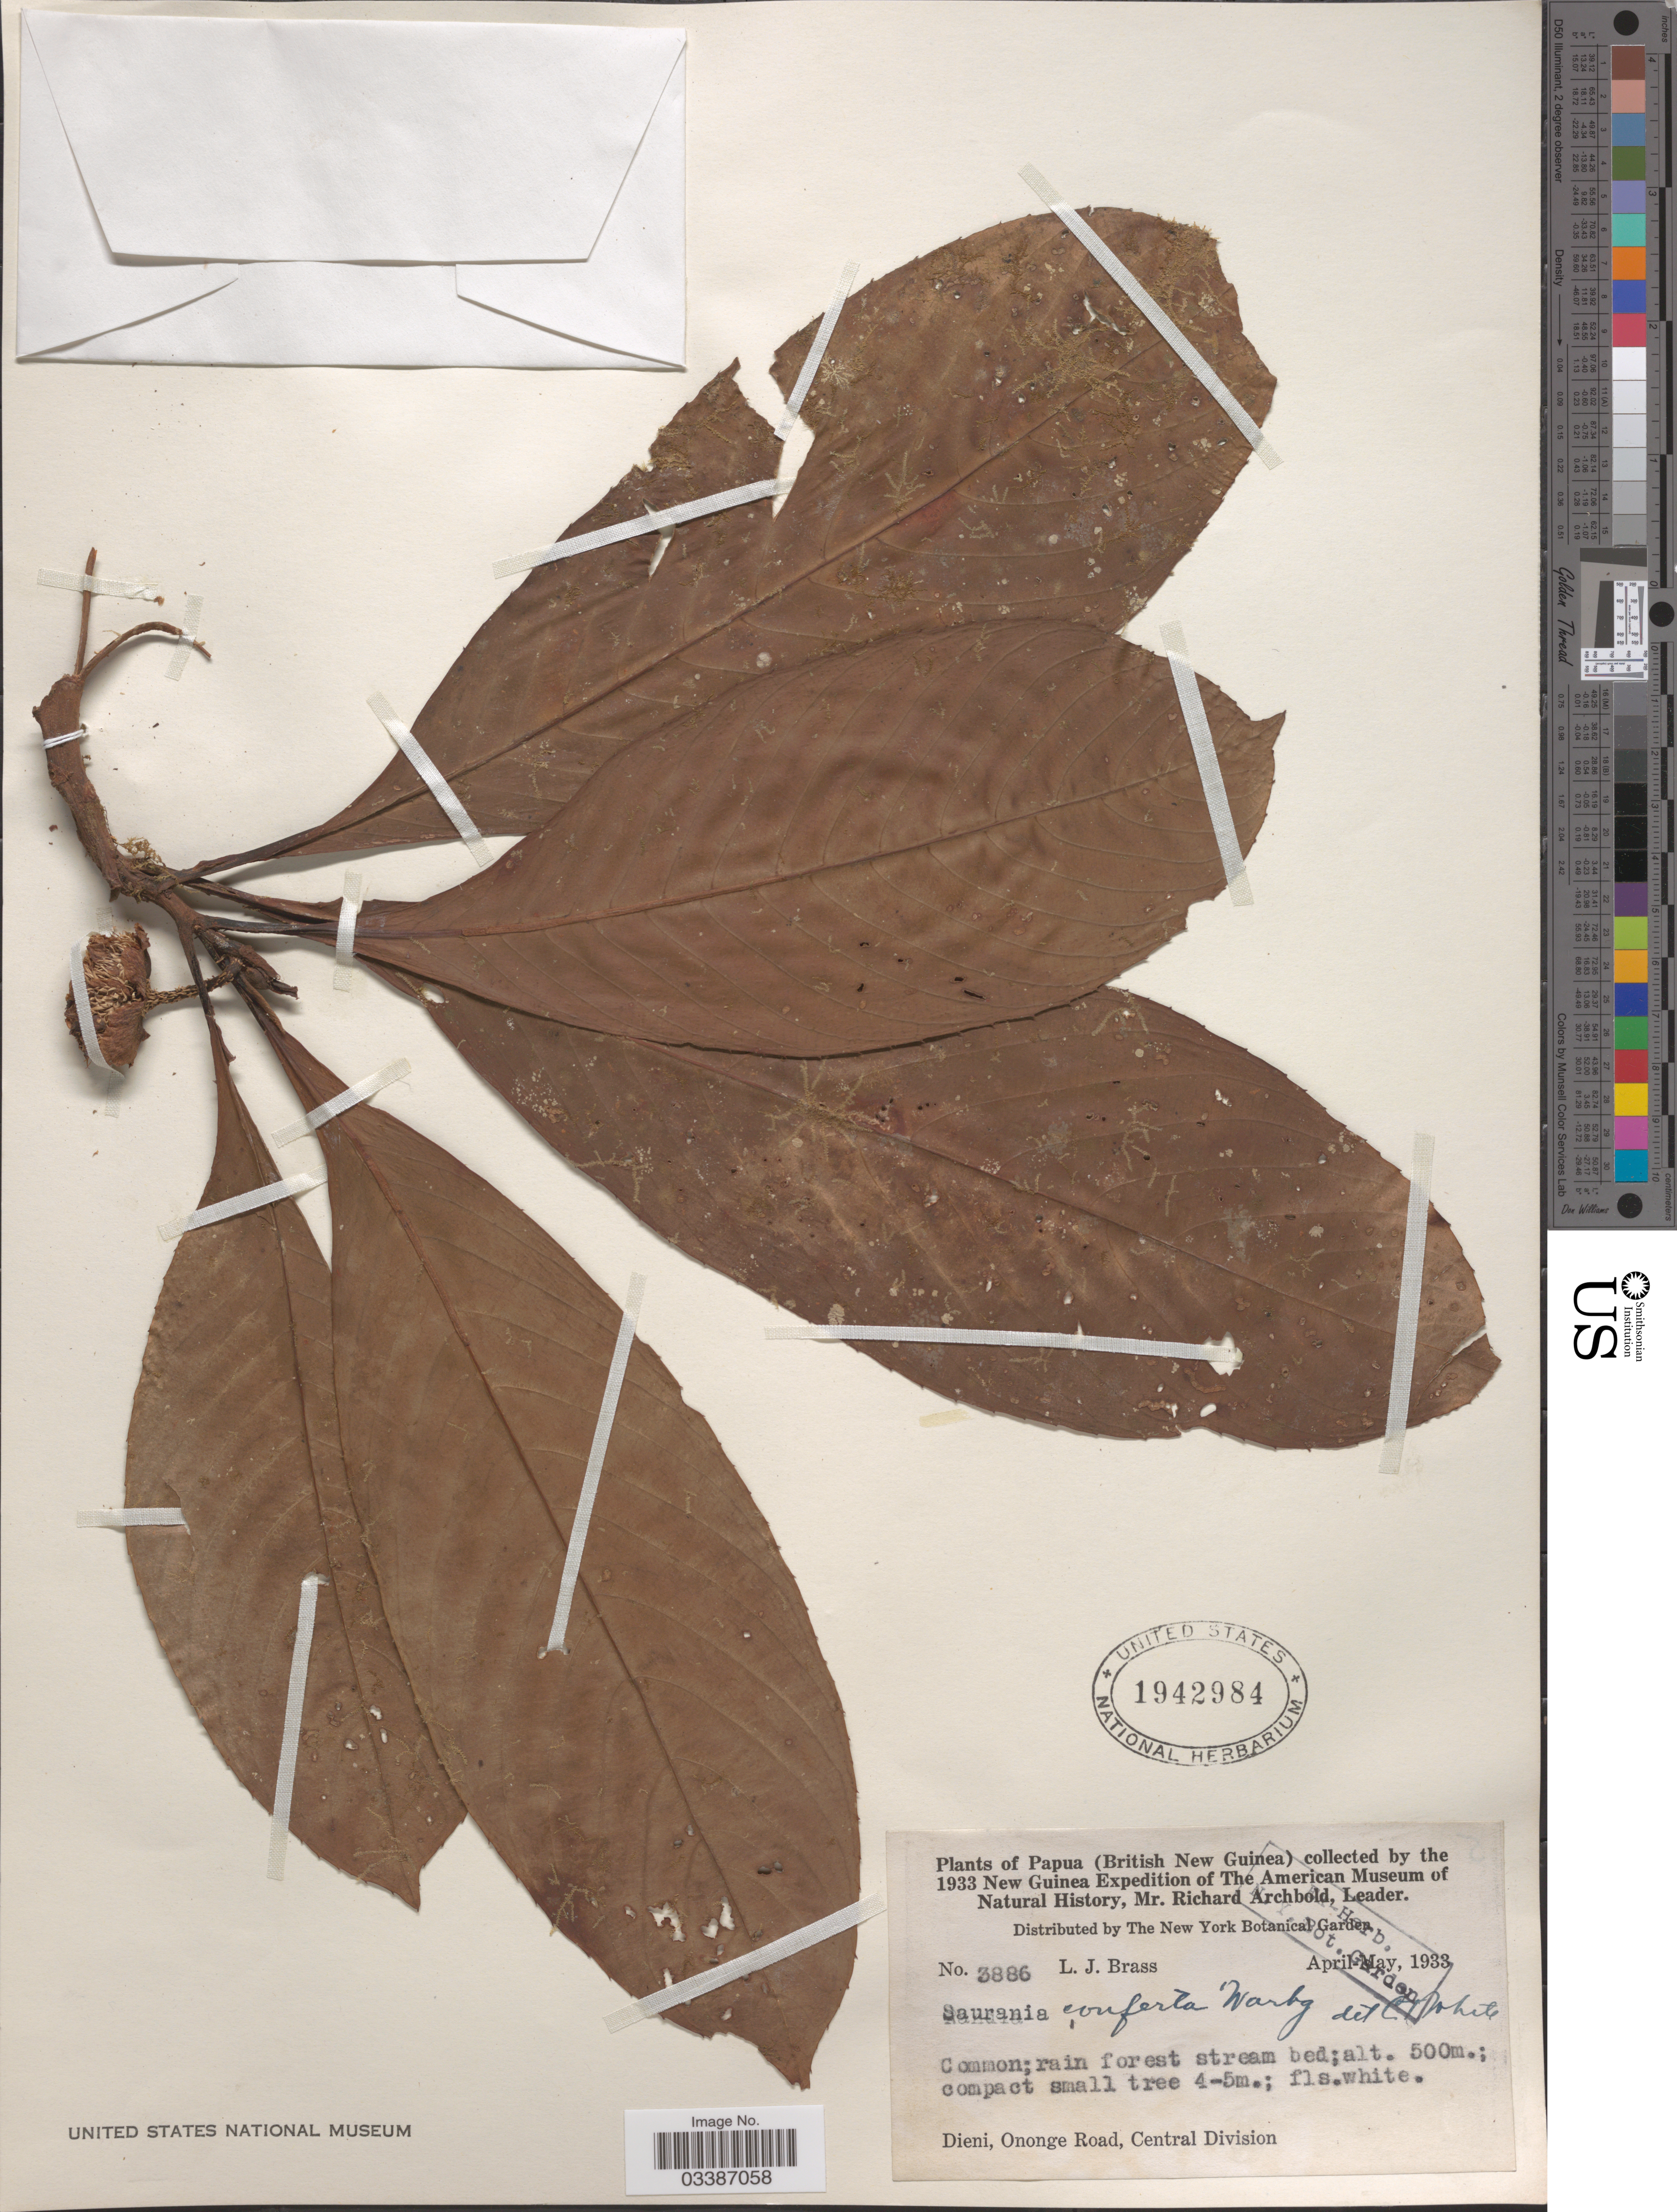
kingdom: Plantae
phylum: Tracheophyta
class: Magnoliopsida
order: Ericales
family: Actinidiaceae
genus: Saurauia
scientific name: Saurauia conferta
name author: Warb.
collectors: L. J. Brass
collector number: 3886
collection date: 1933-04/1933-05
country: Papua New Guinea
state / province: Central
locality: Papua (British New Guinea). Dieni, Ononge Road, Central Division.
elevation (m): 500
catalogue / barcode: US 1942984